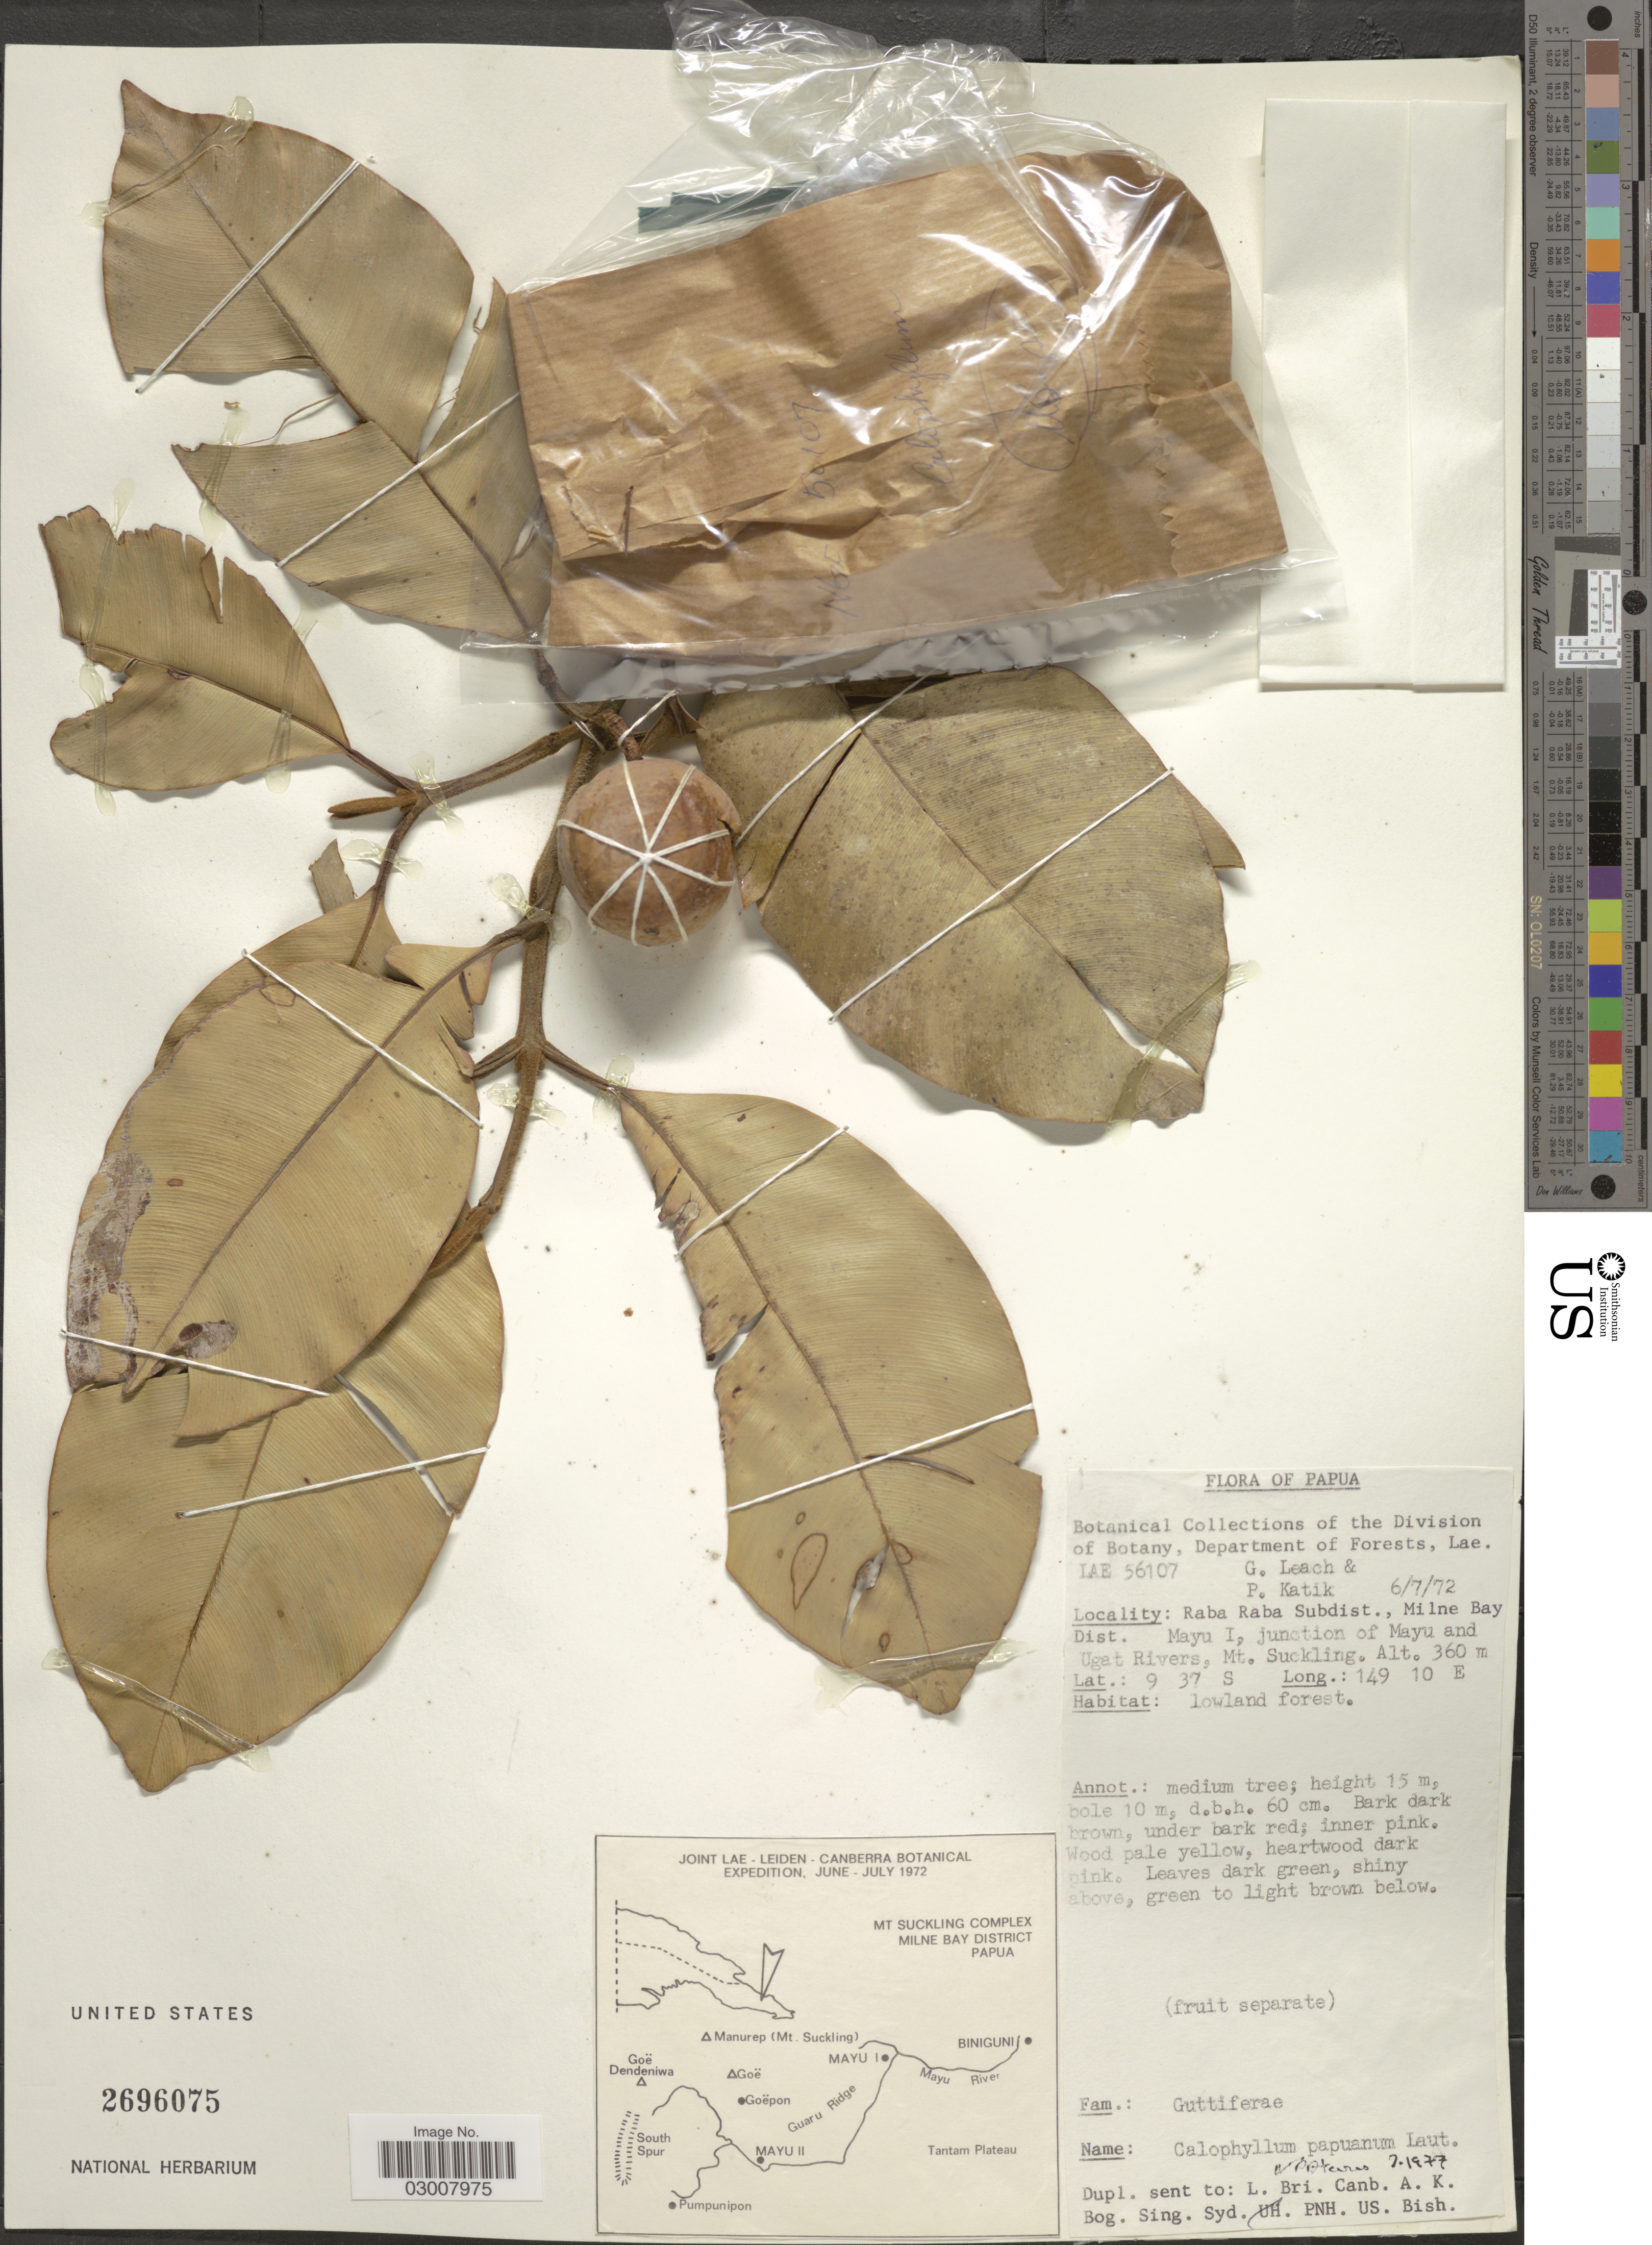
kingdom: Plantae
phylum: Tracheophyta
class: Magnoliopsida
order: Malpighiales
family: Calophyllaceae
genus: Calophyllum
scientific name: Calophyllum papuanum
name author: Lauterb.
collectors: G. Leach & P. Katik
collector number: LAE 56107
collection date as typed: Transcribed d/m/y: 6/7/72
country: Papua New Guinea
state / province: Milne Bay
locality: Papua. Raba Raba Subdist., Milne Bay Dist. Mayu I, junction of Mayu and Ugat Rivers, Mt. Suckling.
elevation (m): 360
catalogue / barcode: US 2696075